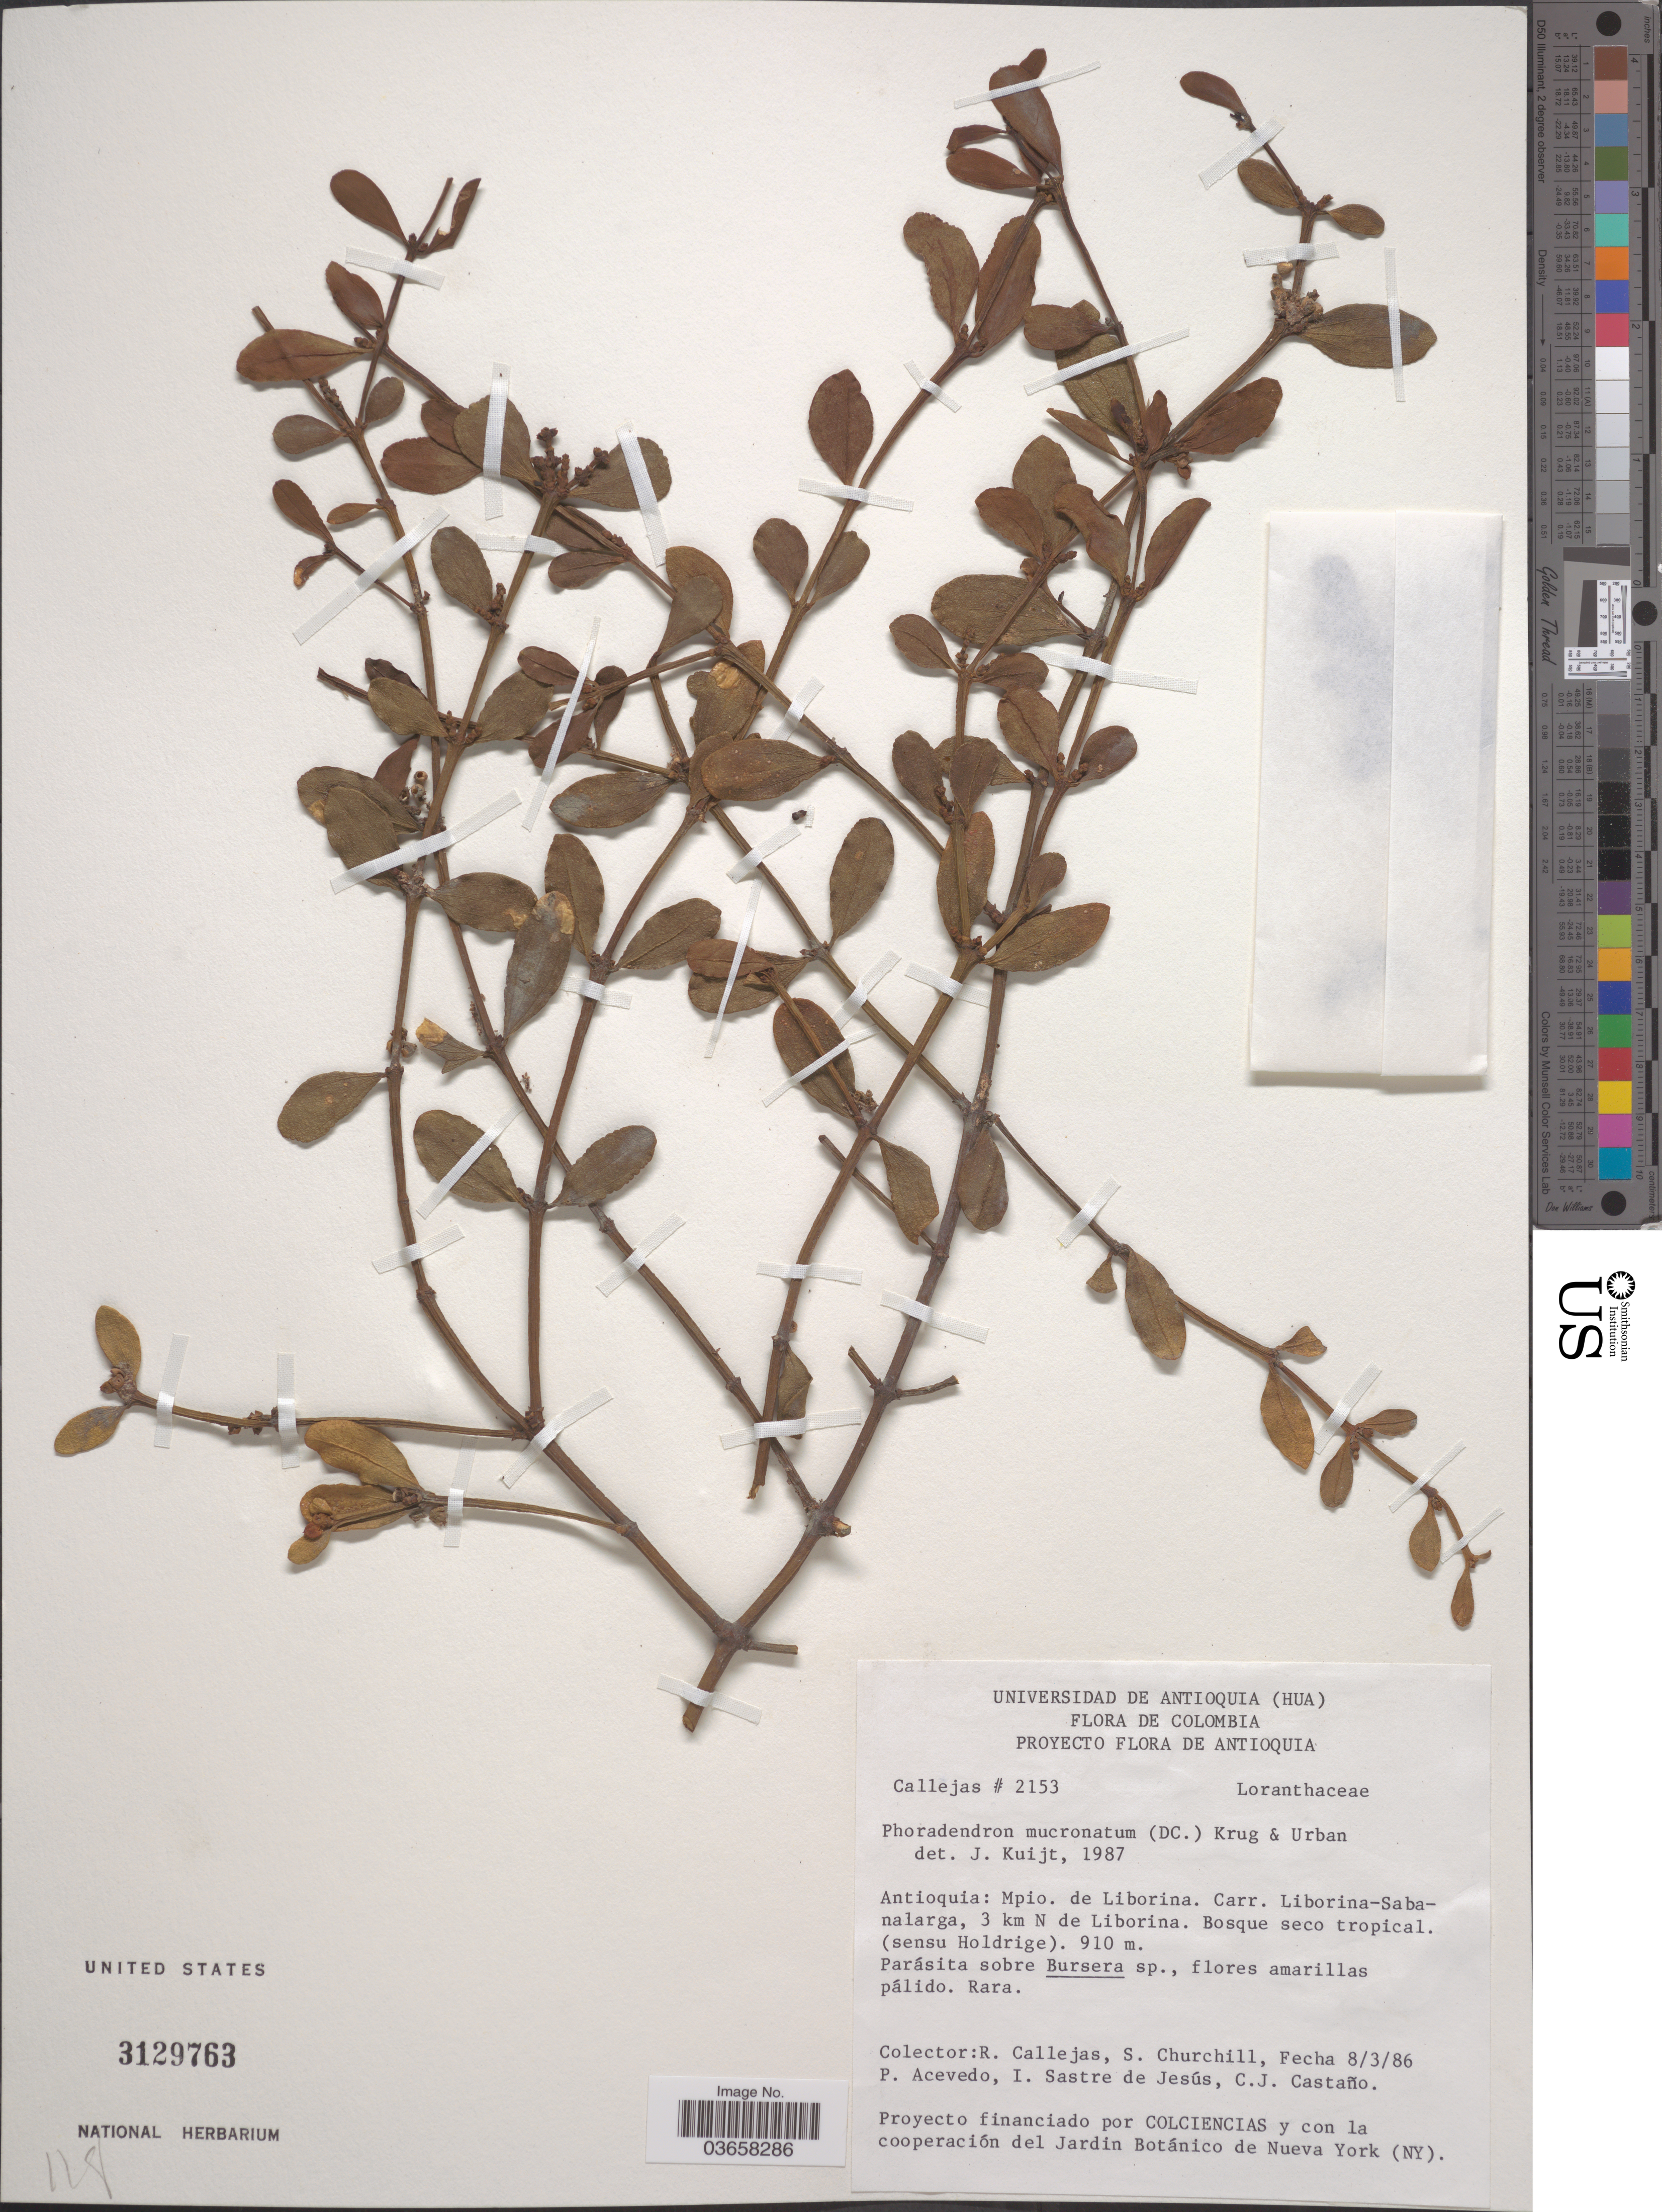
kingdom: Plantae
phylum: Tracheophyta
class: Magnoliopsida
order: Santalales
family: Viscaceae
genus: Phoradendron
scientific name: Phoradendron mucronatum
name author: (DC.) Krug & Urb.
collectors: R. Callejas, S. Churchill, P. Acevedo-Rodr., I. Sastre-de Jesús & C. Castaño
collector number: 2153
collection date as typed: Transcribed d/m/y: 8/3/86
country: Colombia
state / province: Antioquia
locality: Mpio. de Liborina. Carr. Liborina-Sabanalarga, 3 km N de Liborina. Bosque seco tropical (sensu Holdridge).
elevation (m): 910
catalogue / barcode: US 3129763